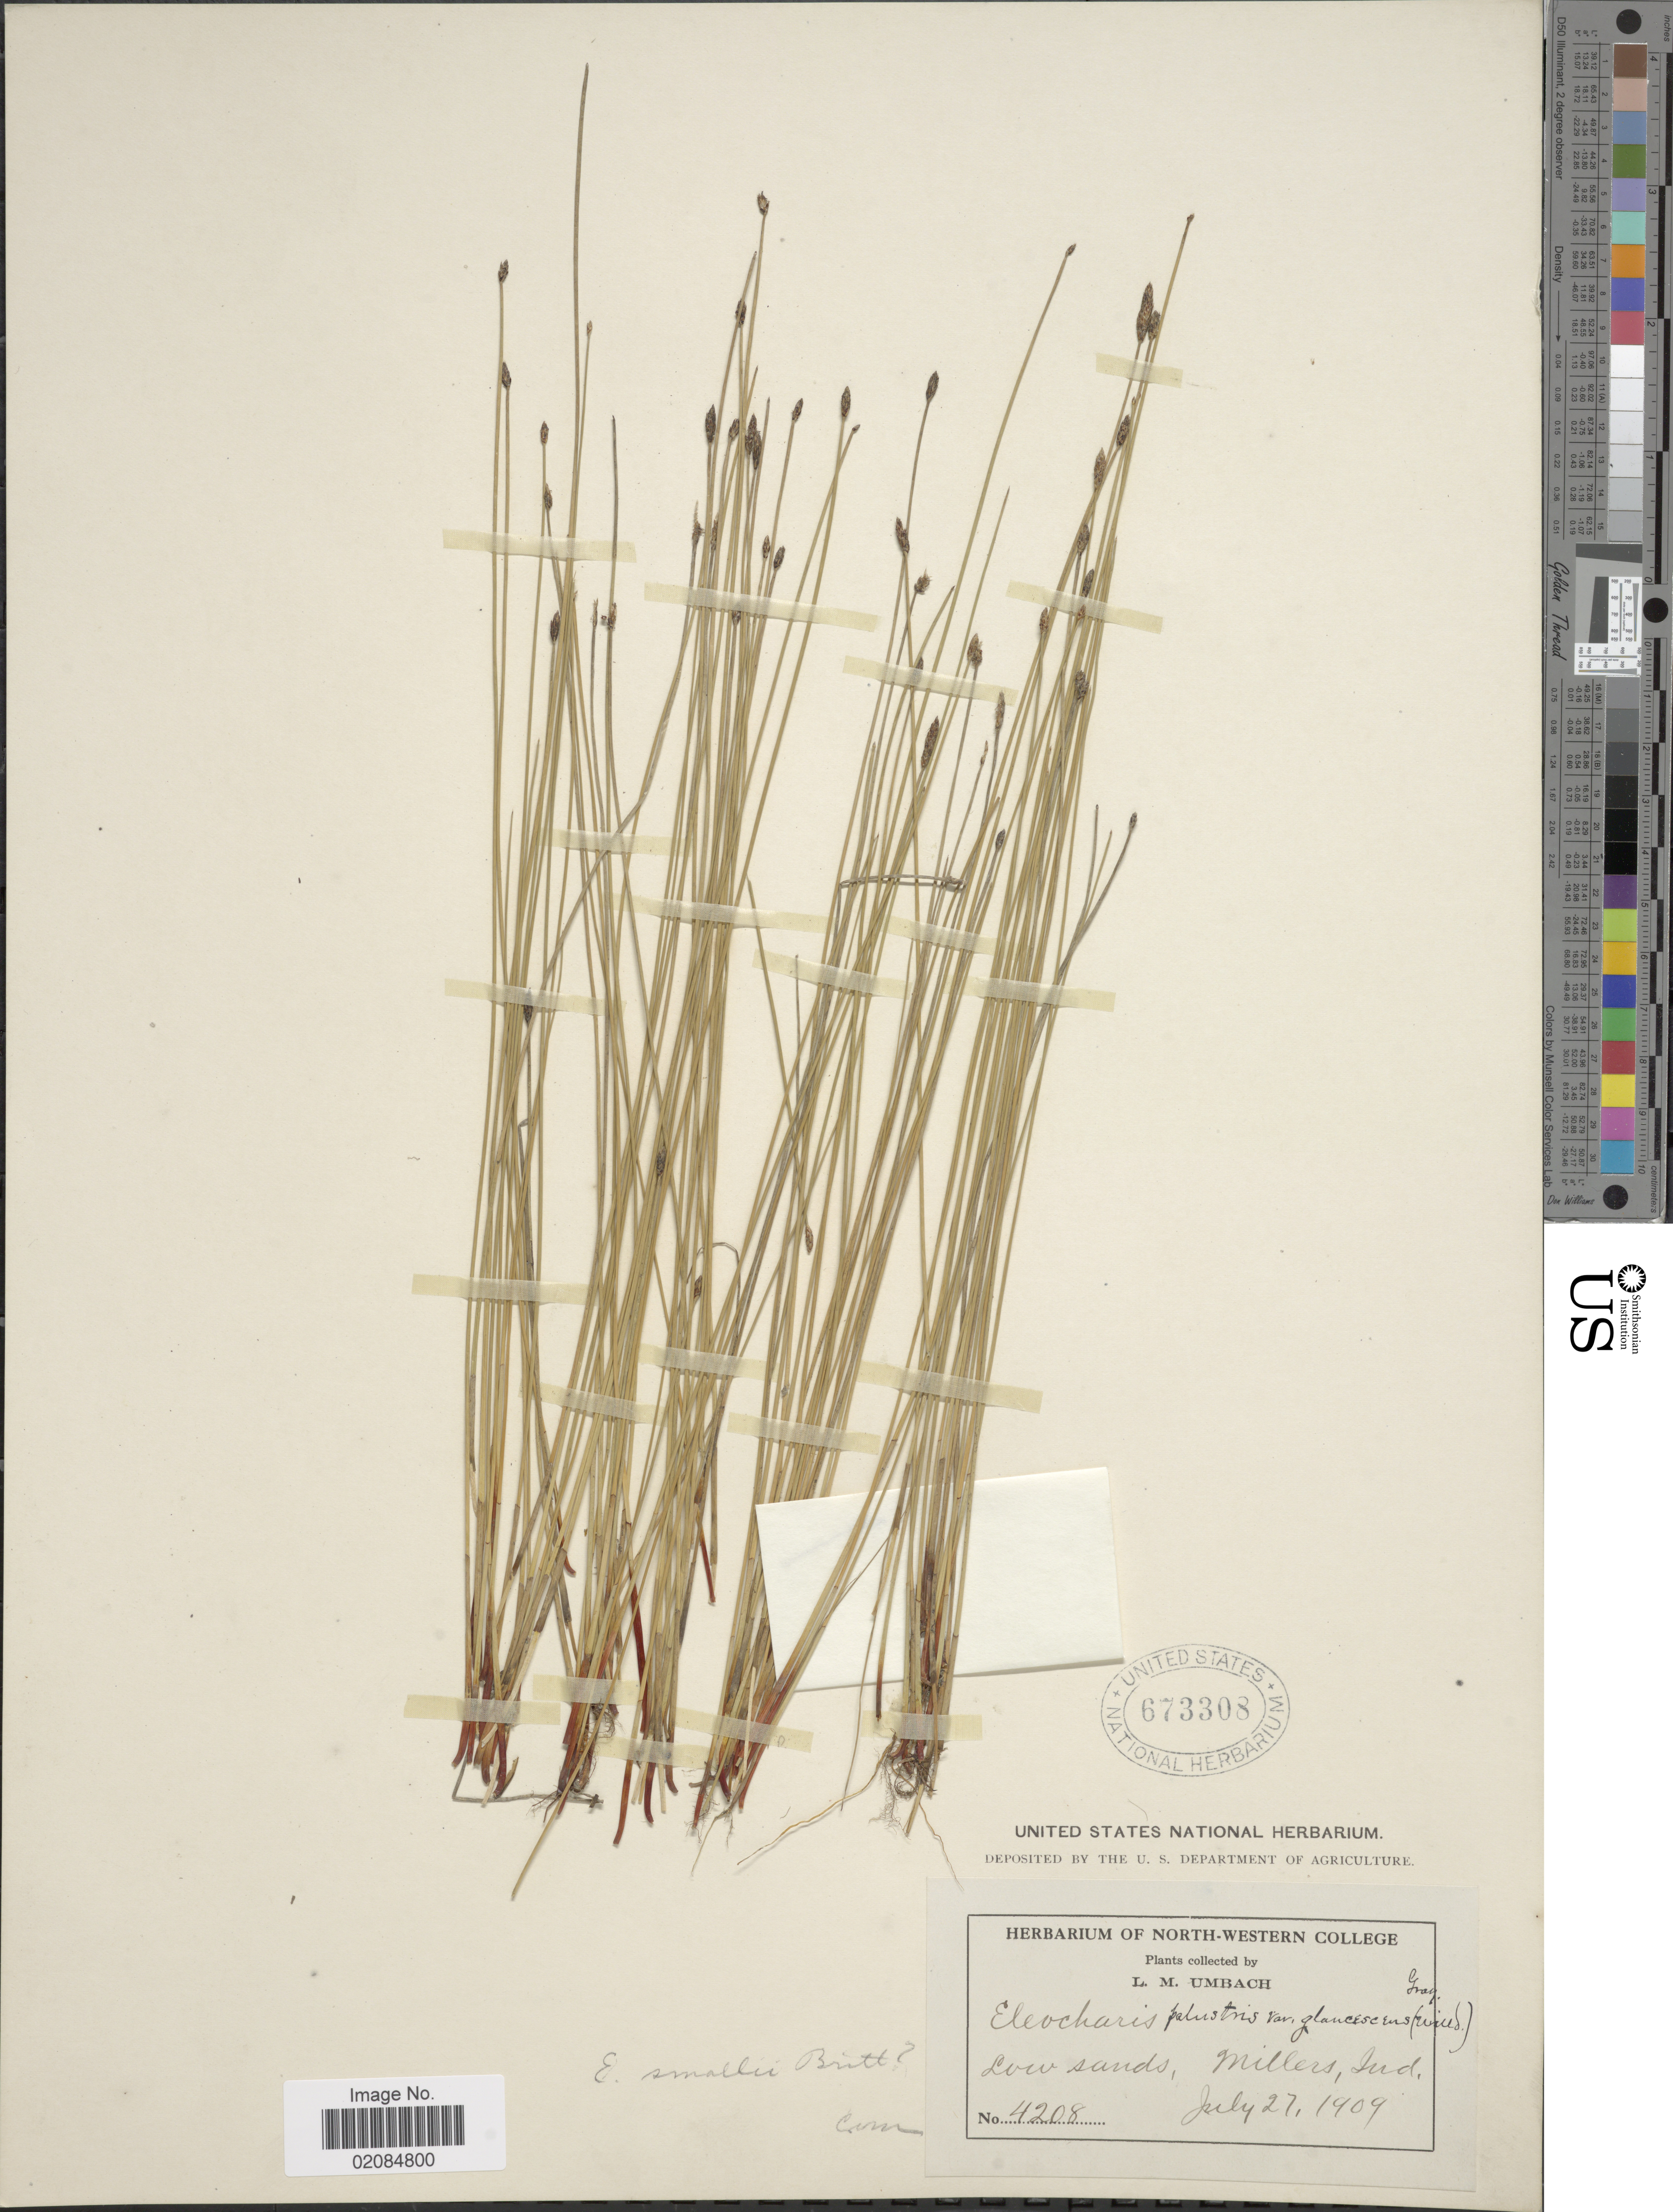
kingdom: Plantae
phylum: Tracheophyta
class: Liliopsida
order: Poales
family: Cyperaceae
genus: Eleocharis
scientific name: Eleocharis palustris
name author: (L.) Roem. & Schult.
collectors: L. M. Umbach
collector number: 4208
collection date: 1909-07-27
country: United States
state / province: Indiana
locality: Low sands, Millers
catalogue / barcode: US 673308